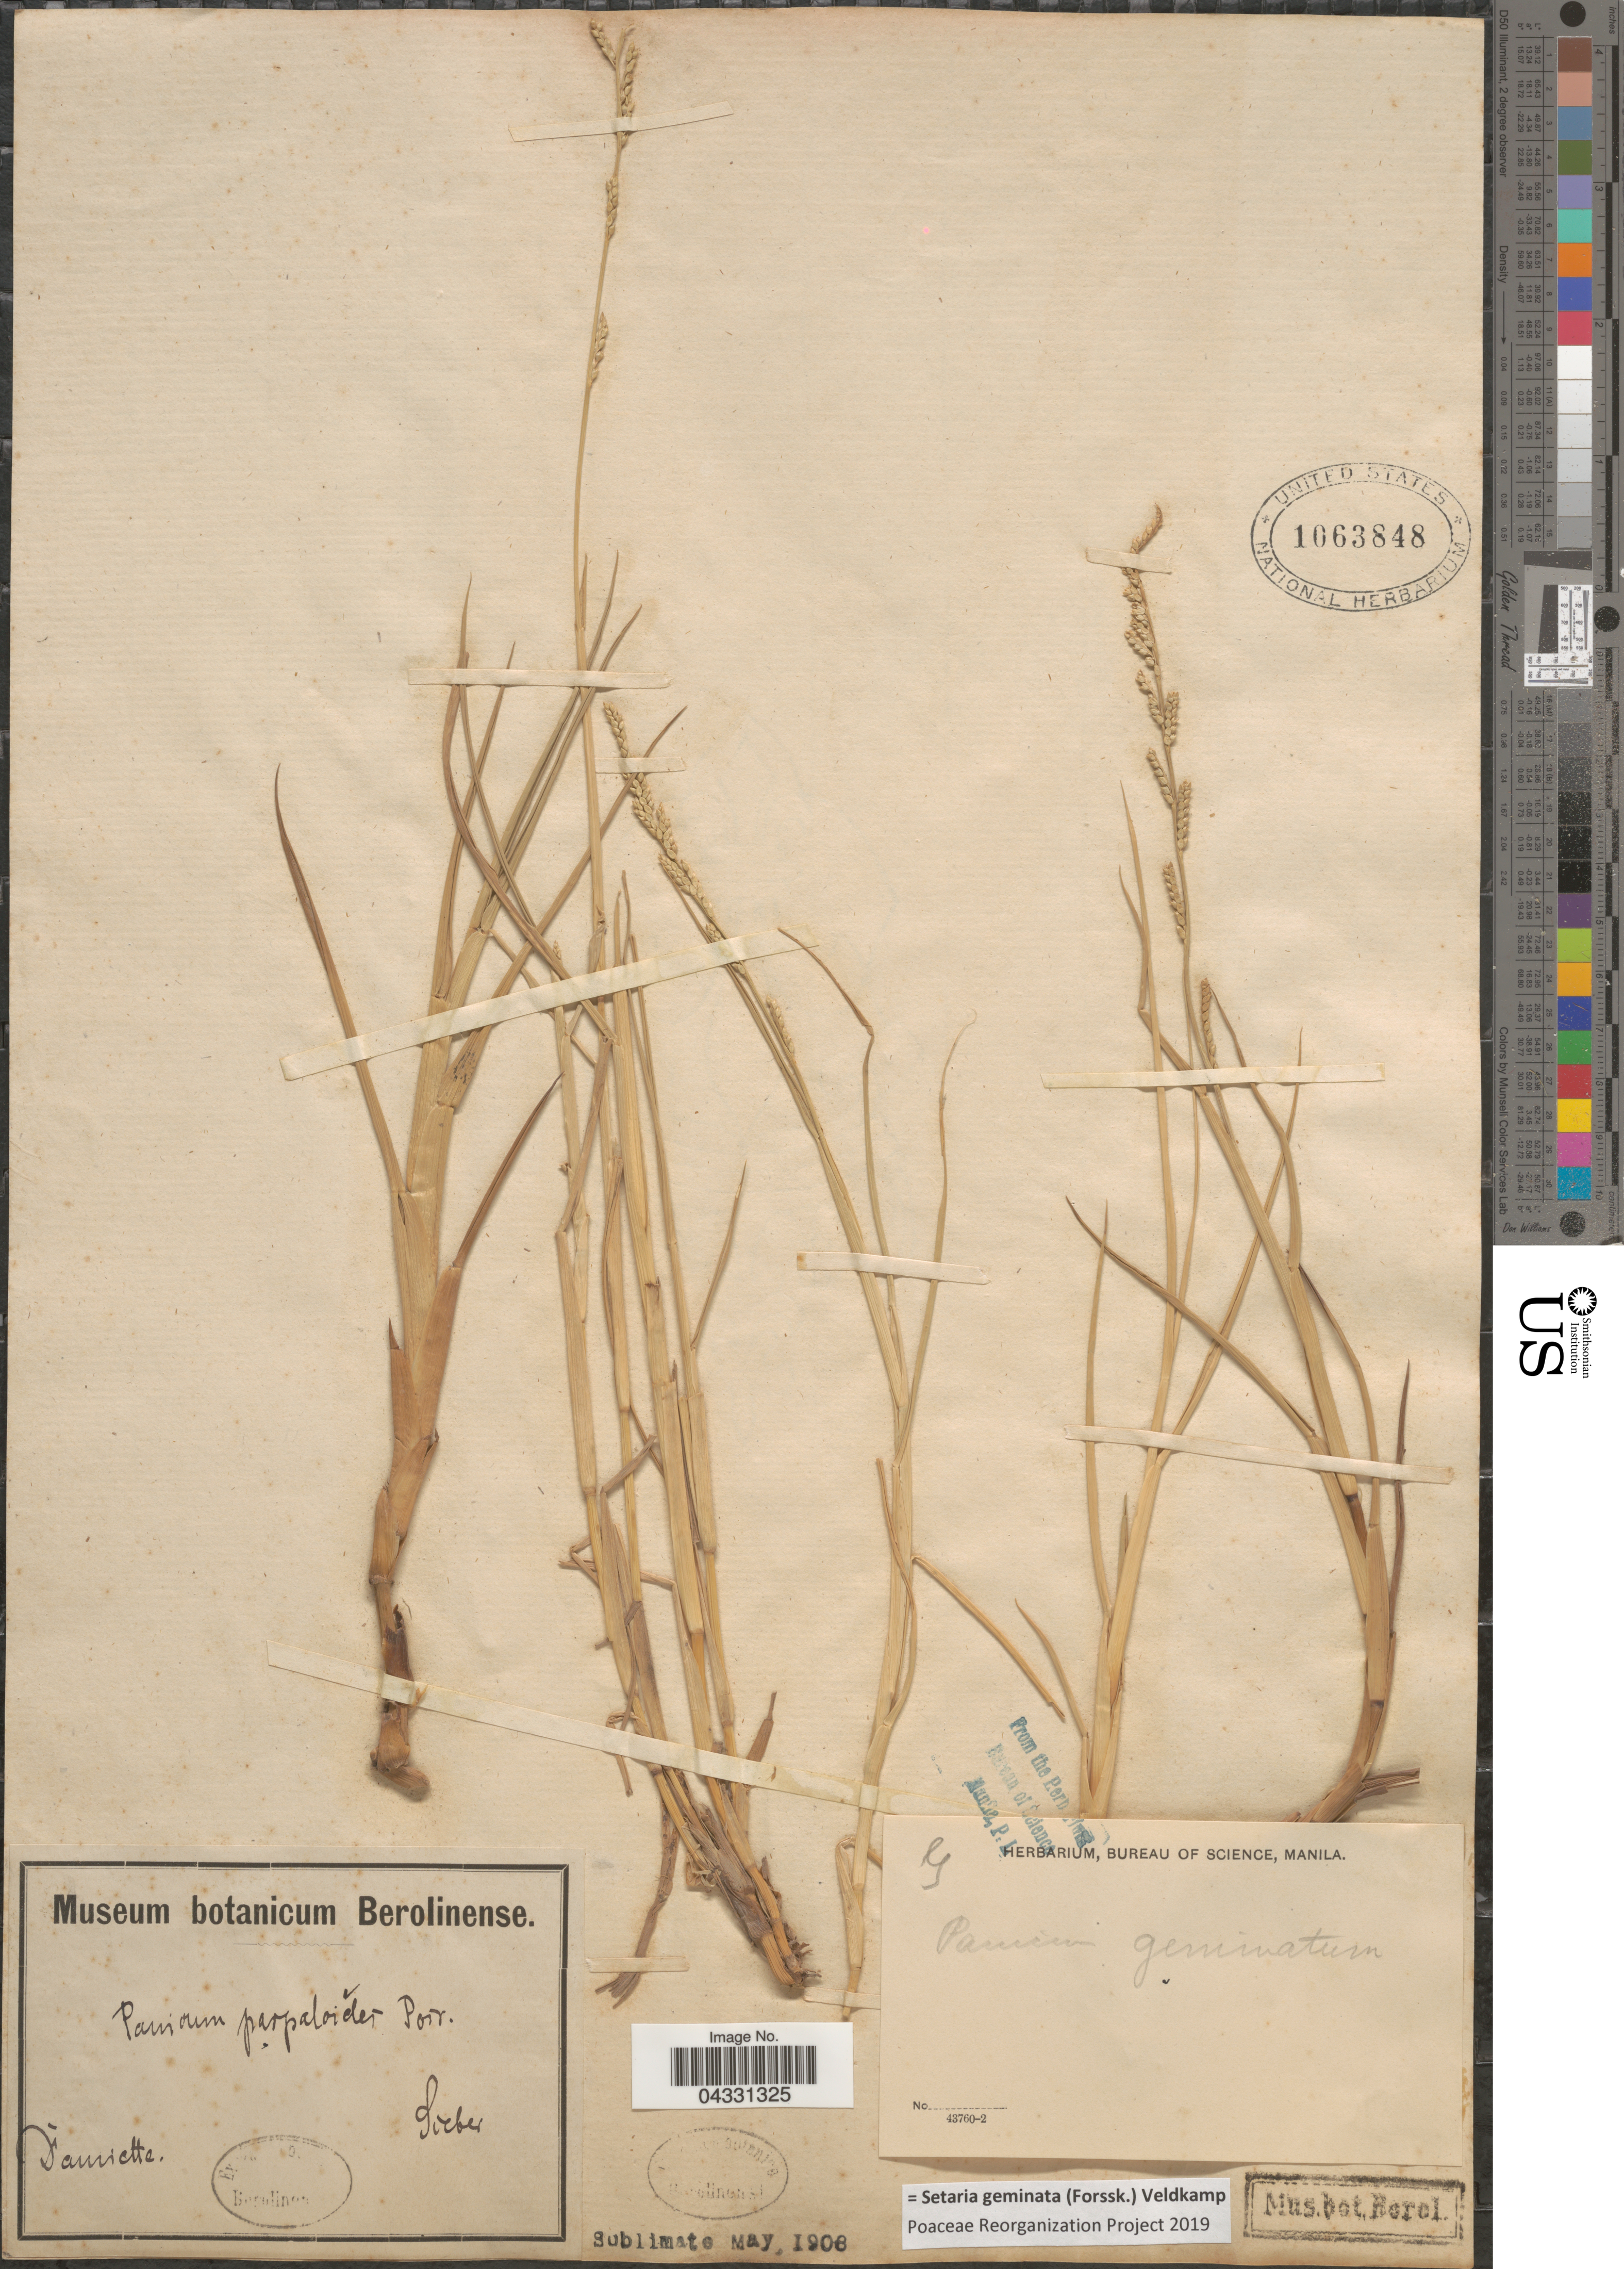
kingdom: Plantae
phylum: Tracheophyta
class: Liliopsida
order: Poales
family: Poaceae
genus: Setaria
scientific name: Setaria geminata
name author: (Forssk.) Veldkamp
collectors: -- Sieber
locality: Damiatte.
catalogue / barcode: US 1063848